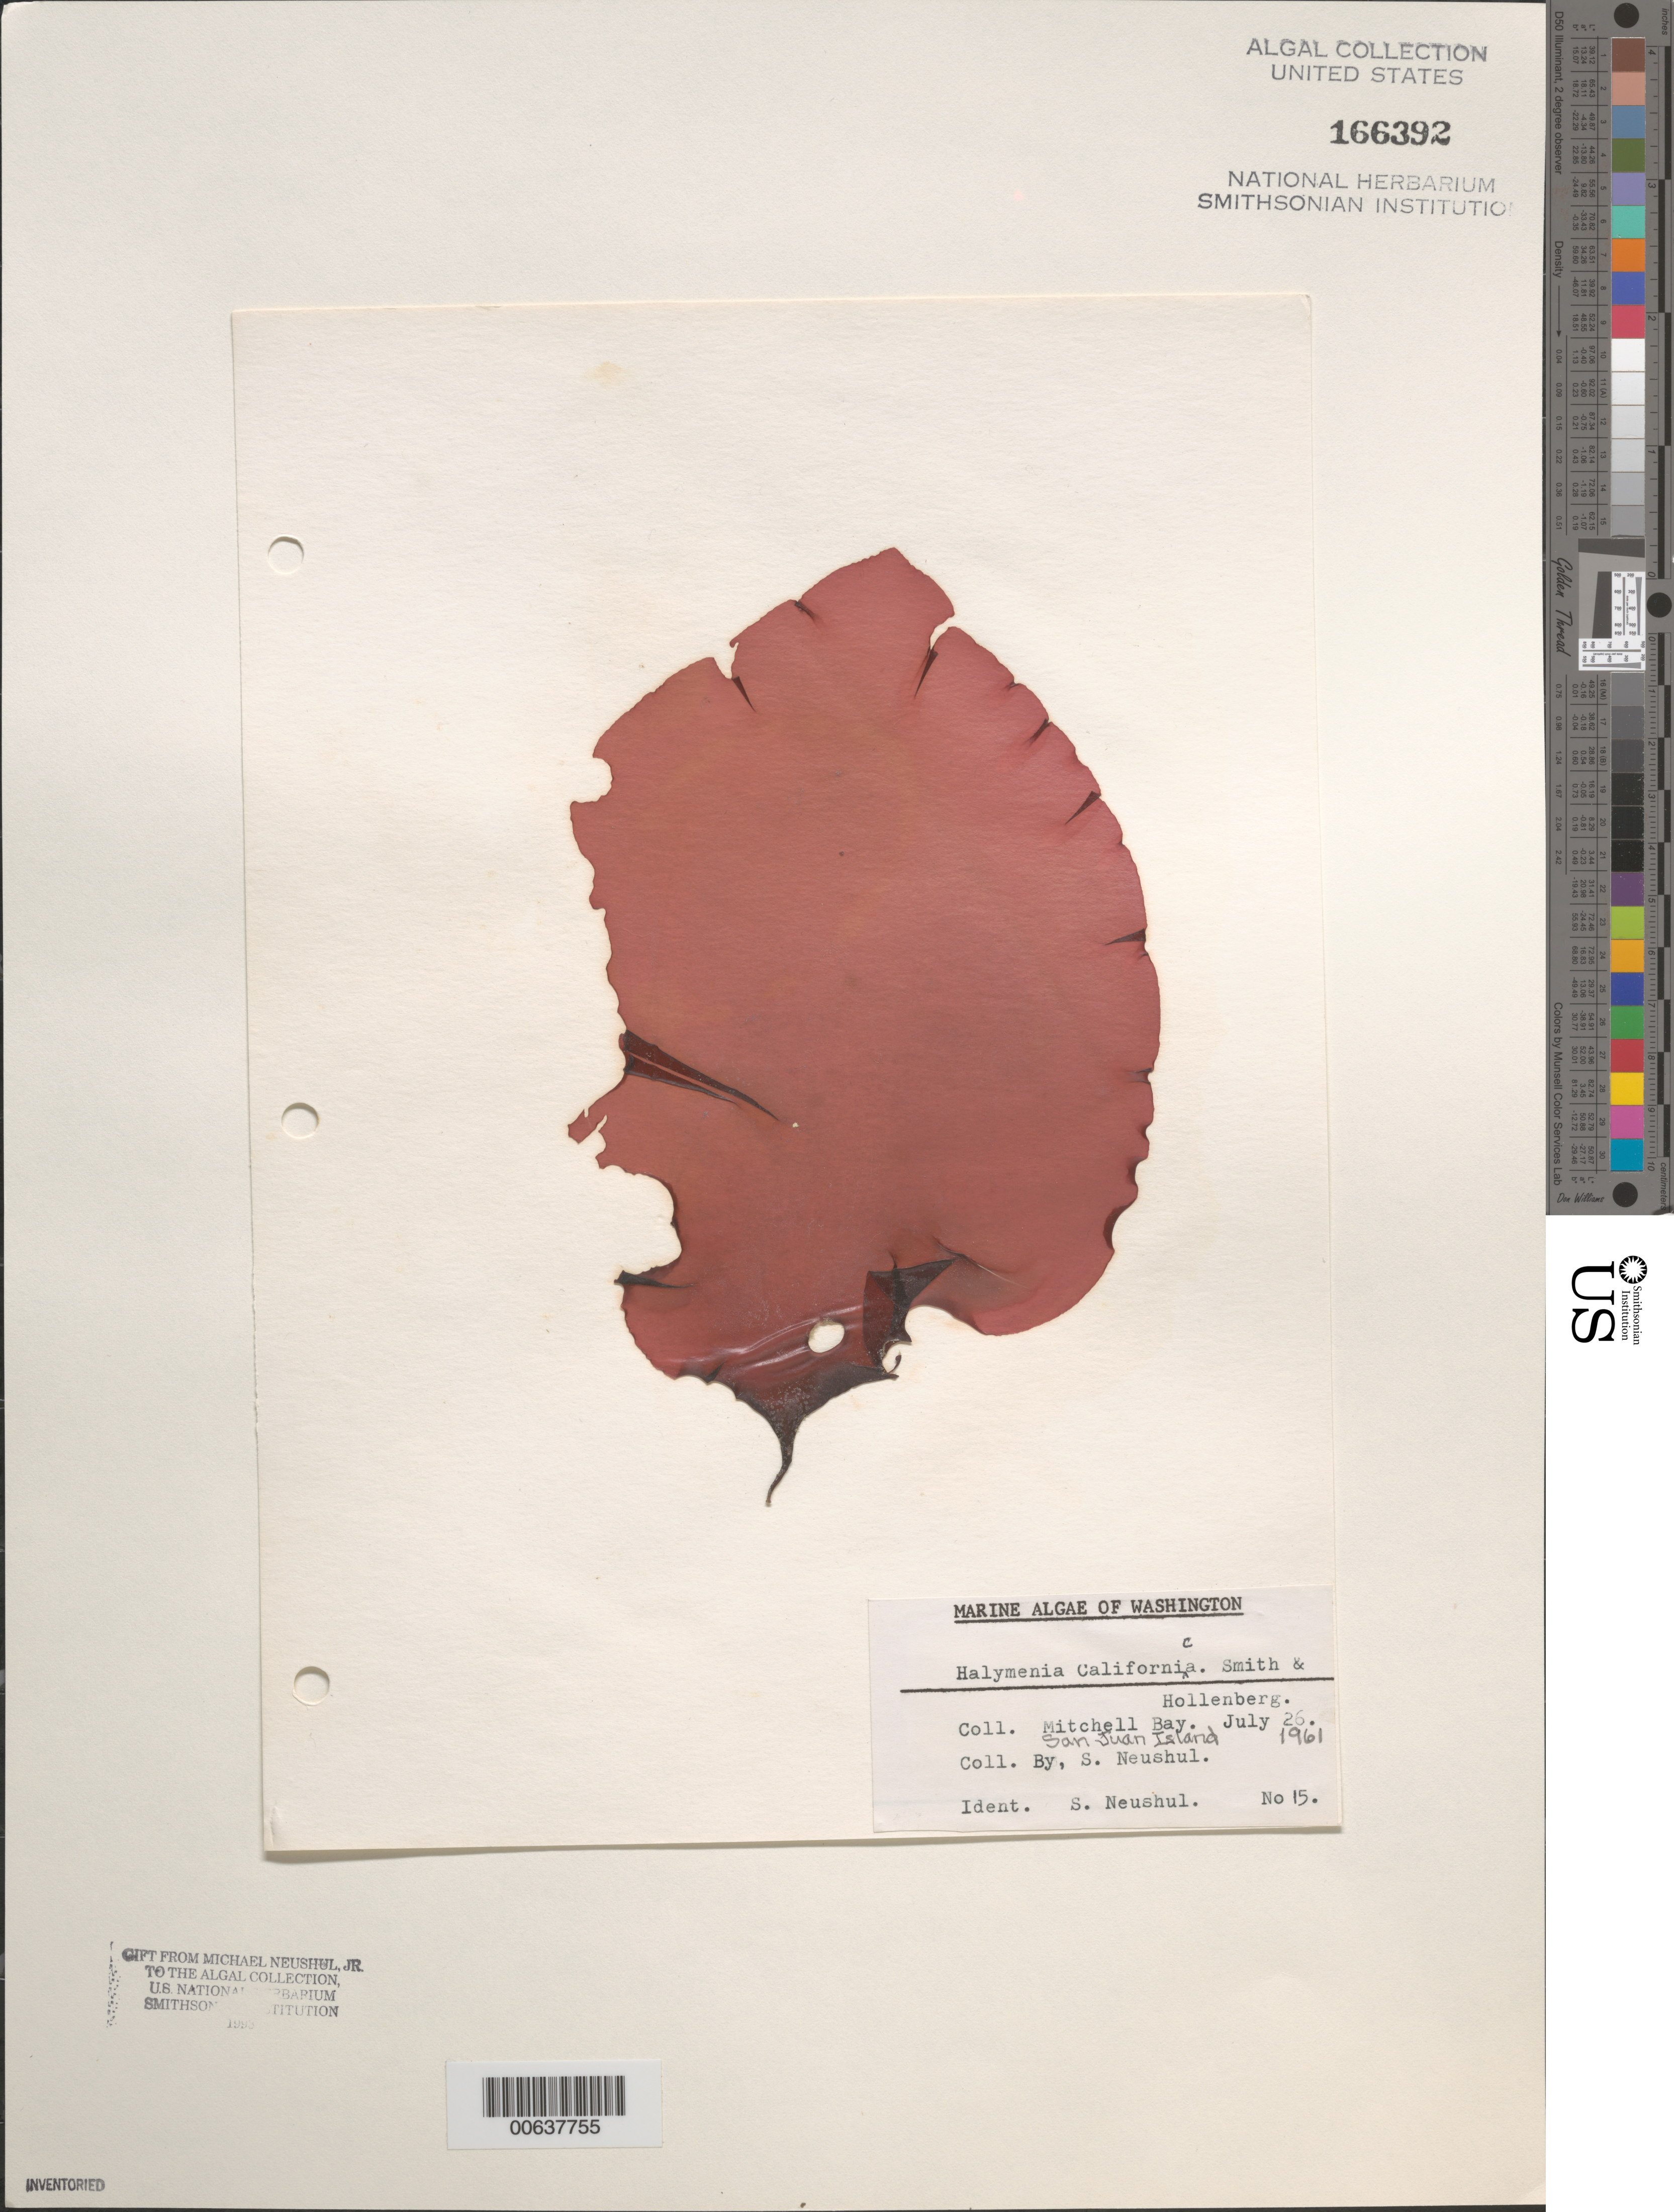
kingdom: Plantae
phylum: Rhodophyta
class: Florideophyceae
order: Halymeniales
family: Halymeniaceae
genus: Halymenia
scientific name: Halymenia californica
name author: G.M. Sm. & Hollenb.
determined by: Neushul, S.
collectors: S. Neushul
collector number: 15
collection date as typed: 26 Jul 1961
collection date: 1961-07-26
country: United States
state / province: Washington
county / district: San Juan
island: San Juan Island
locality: Mitchell Bay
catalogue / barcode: US 166392